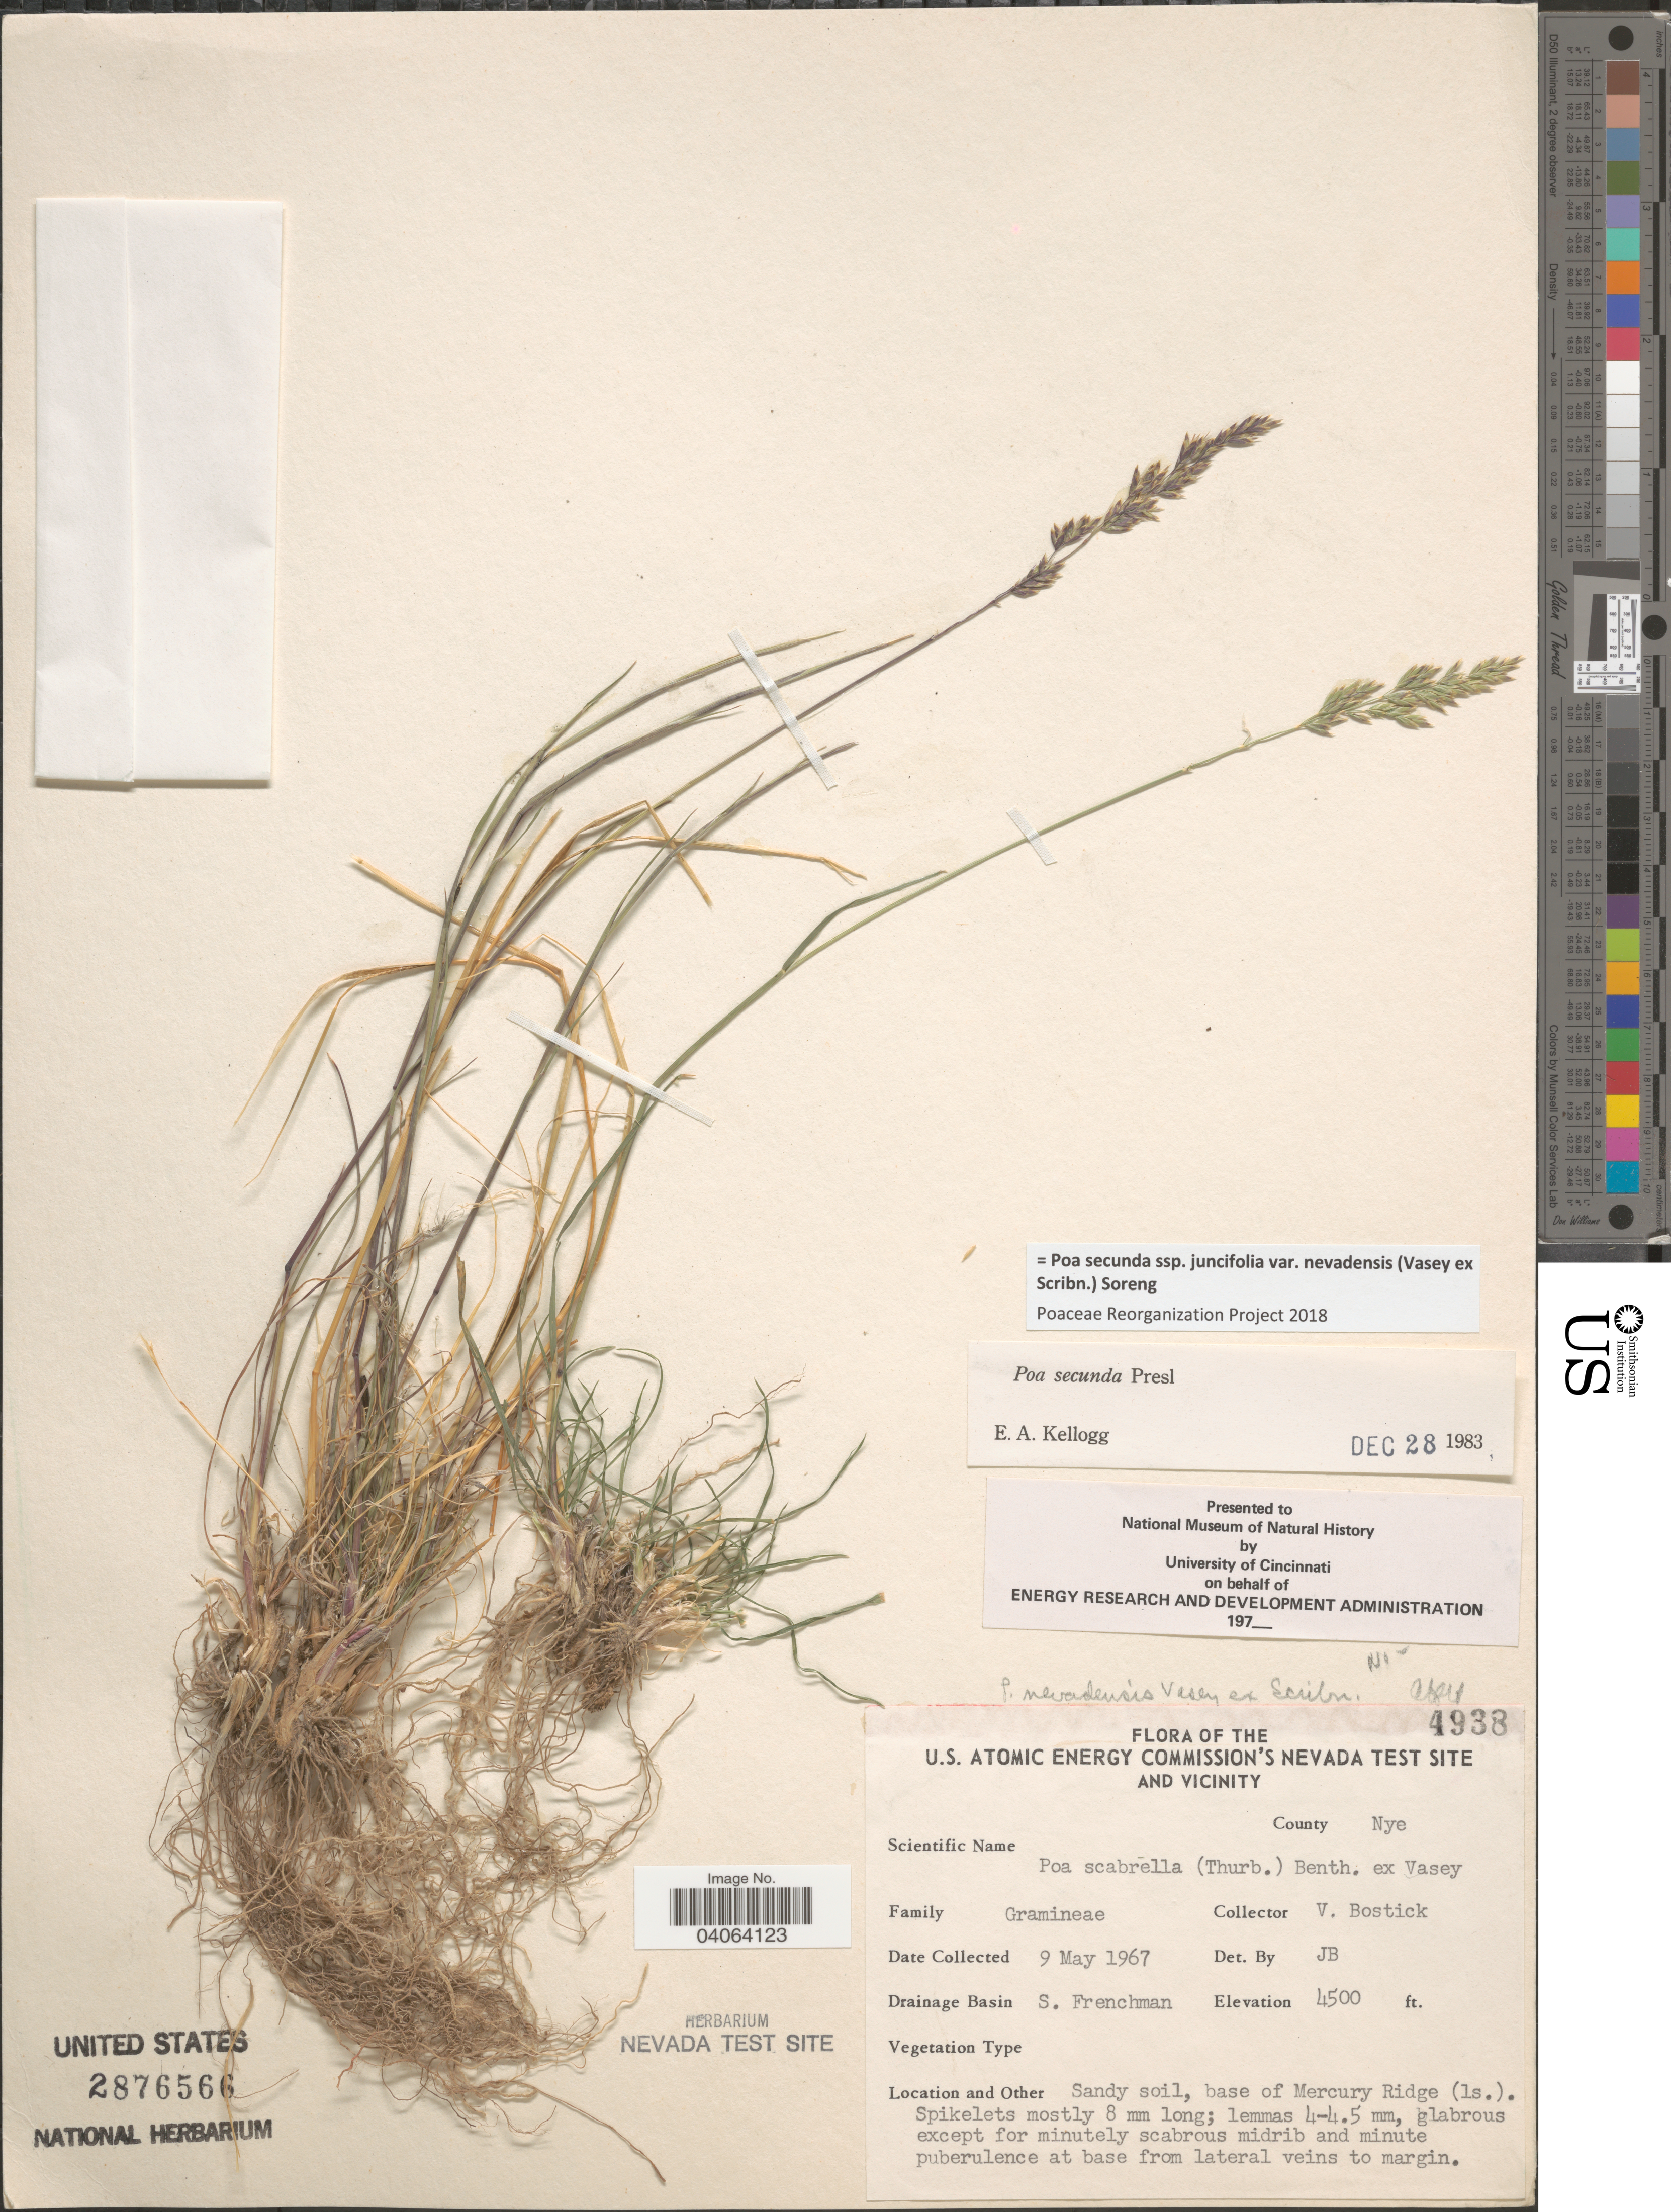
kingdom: Plantae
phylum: Tracheophyta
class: Liliopsida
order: Poales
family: Poaceae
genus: Poa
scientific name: Poa secunda subsp. juncifolia var. nevadensis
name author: (Vasey ex Scribn.) Soreng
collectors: V. Bostick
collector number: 4938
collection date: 1967-05-09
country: United States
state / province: Nevada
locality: The U.S. Atomic Energy Commission's Nevada Test Site and vicinity. County Nye. Drainage Basin S. Frenchman. Base of Mercury Ridge (Is.).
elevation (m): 1372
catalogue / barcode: US 2876566